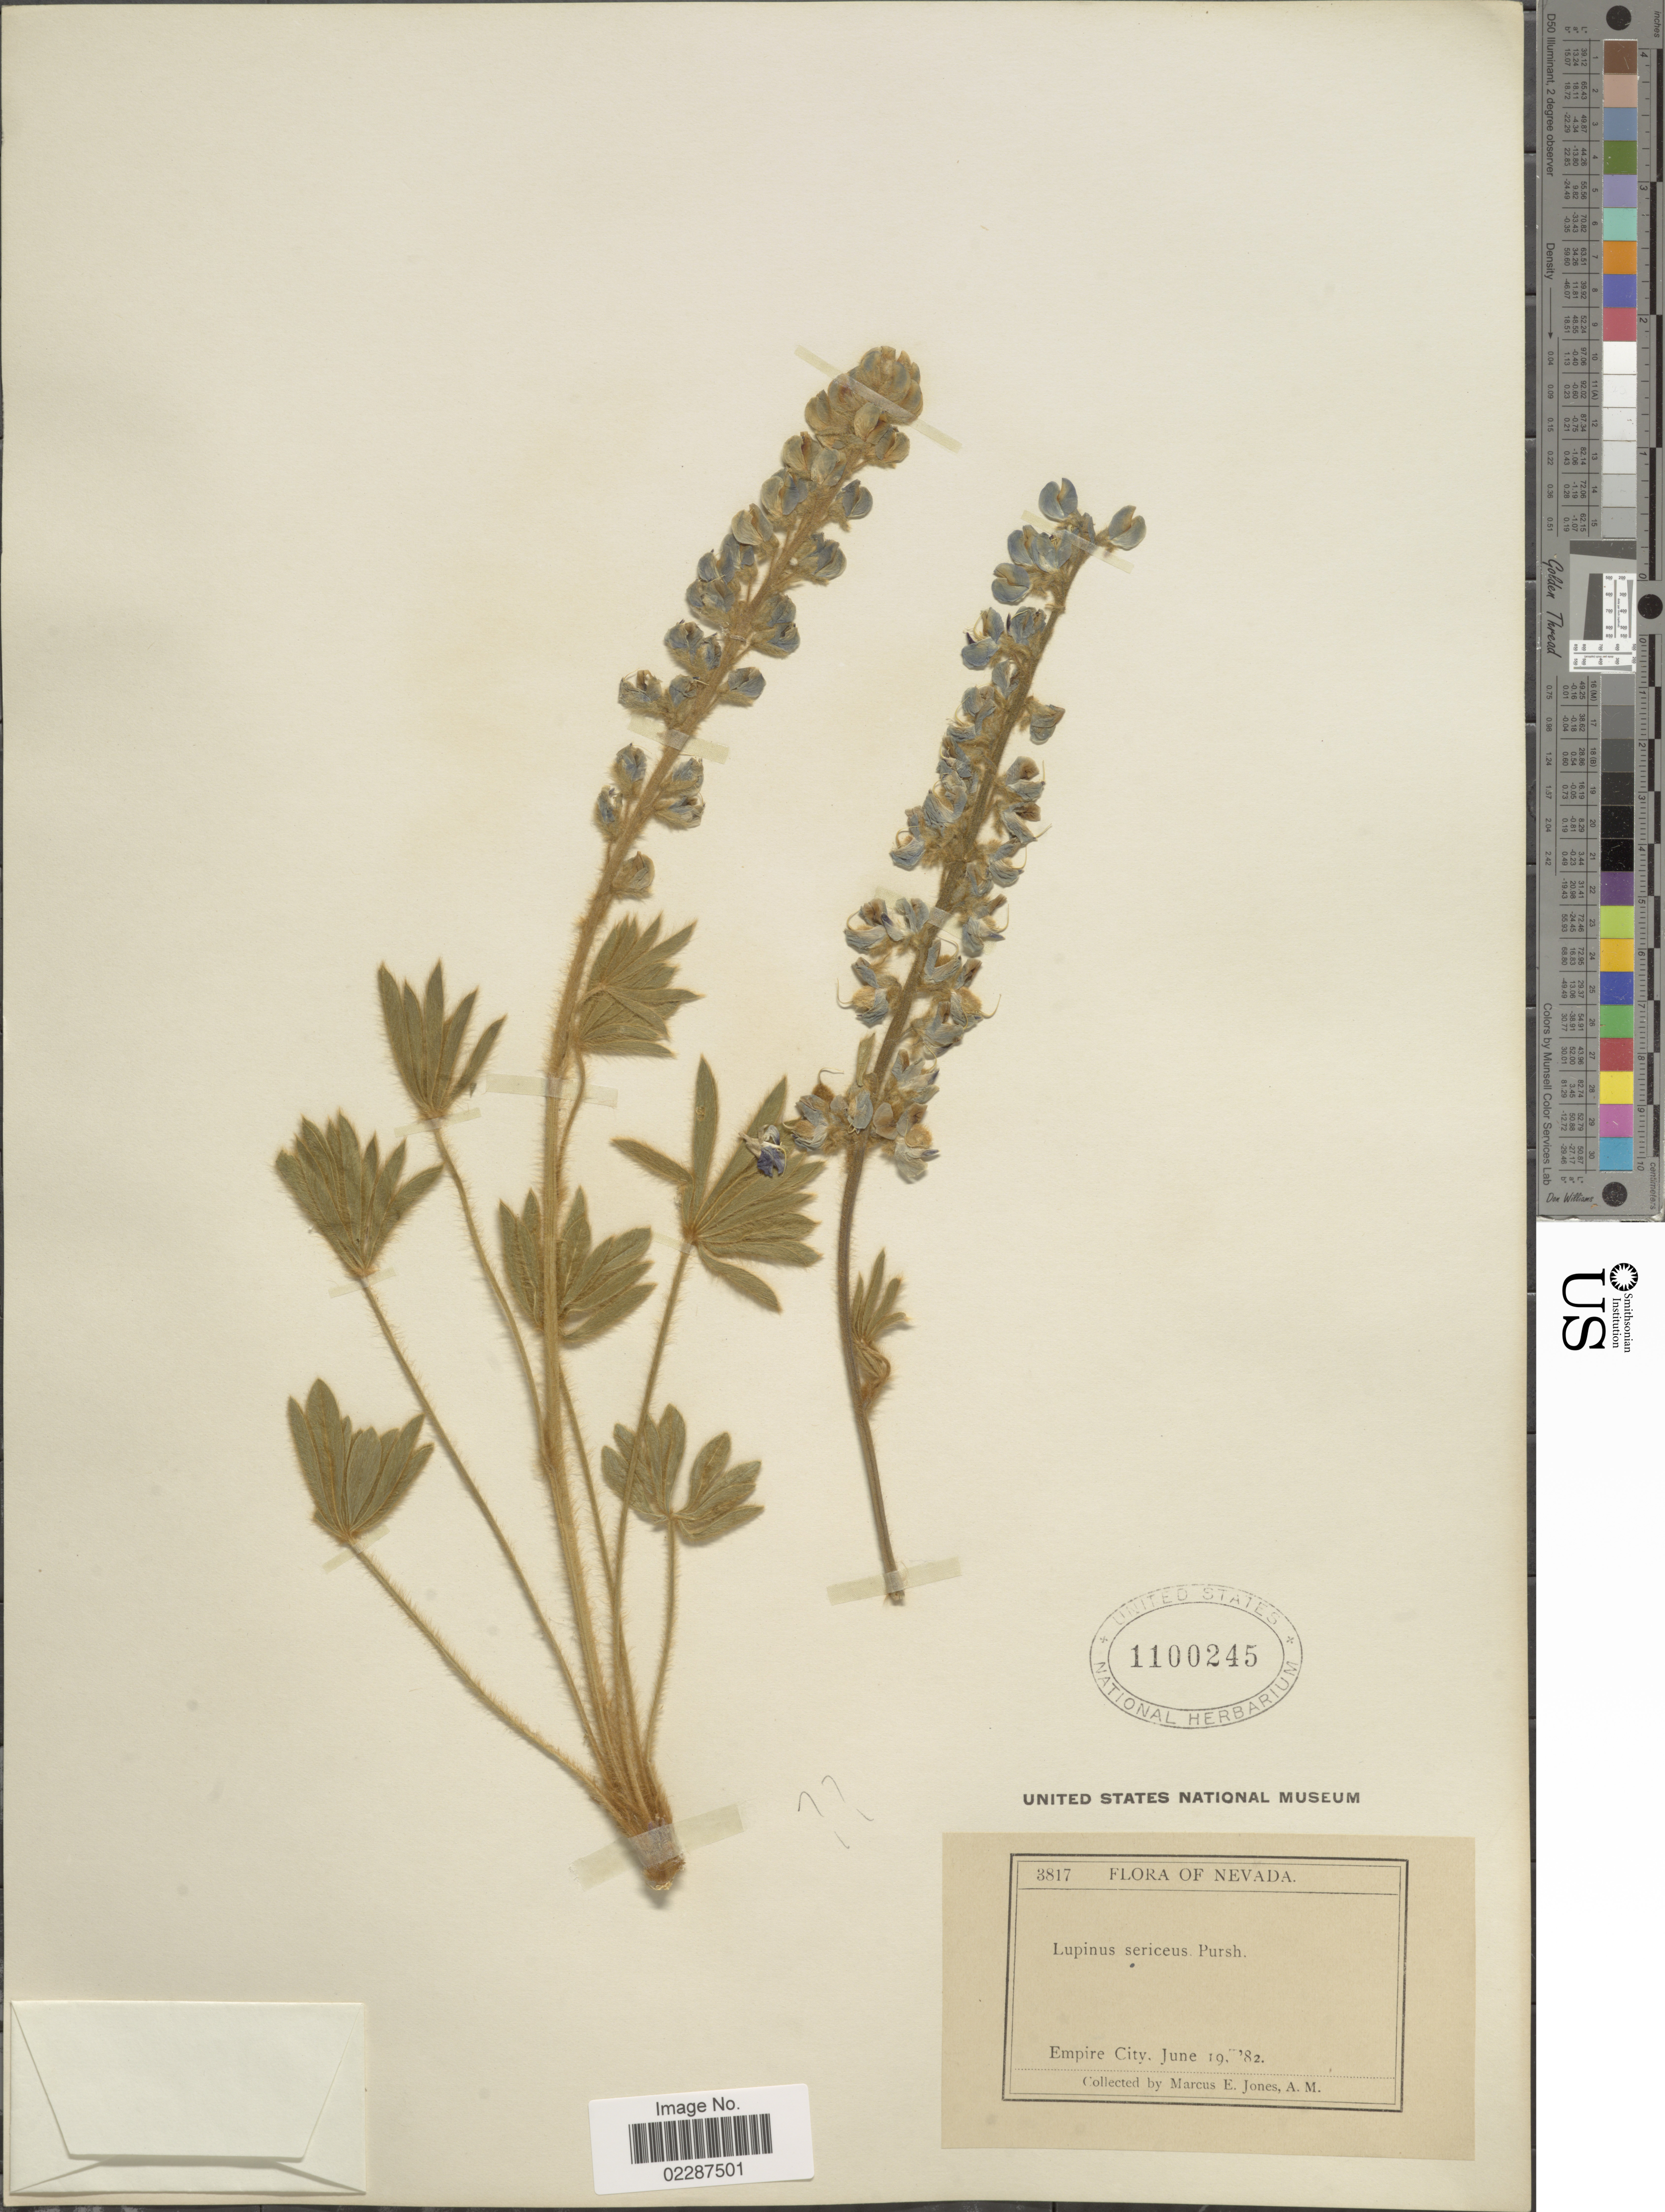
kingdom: Plantae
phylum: Tracheophyta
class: Magnoliopsida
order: Fabales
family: Fabaceae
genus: Lupinus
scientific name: Lupinus sericeus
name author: Pursh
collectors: M. E. Jones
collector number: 3817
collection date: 1982-06-19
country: United States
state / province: Nevada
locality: Empire City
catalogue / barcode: US 1100245